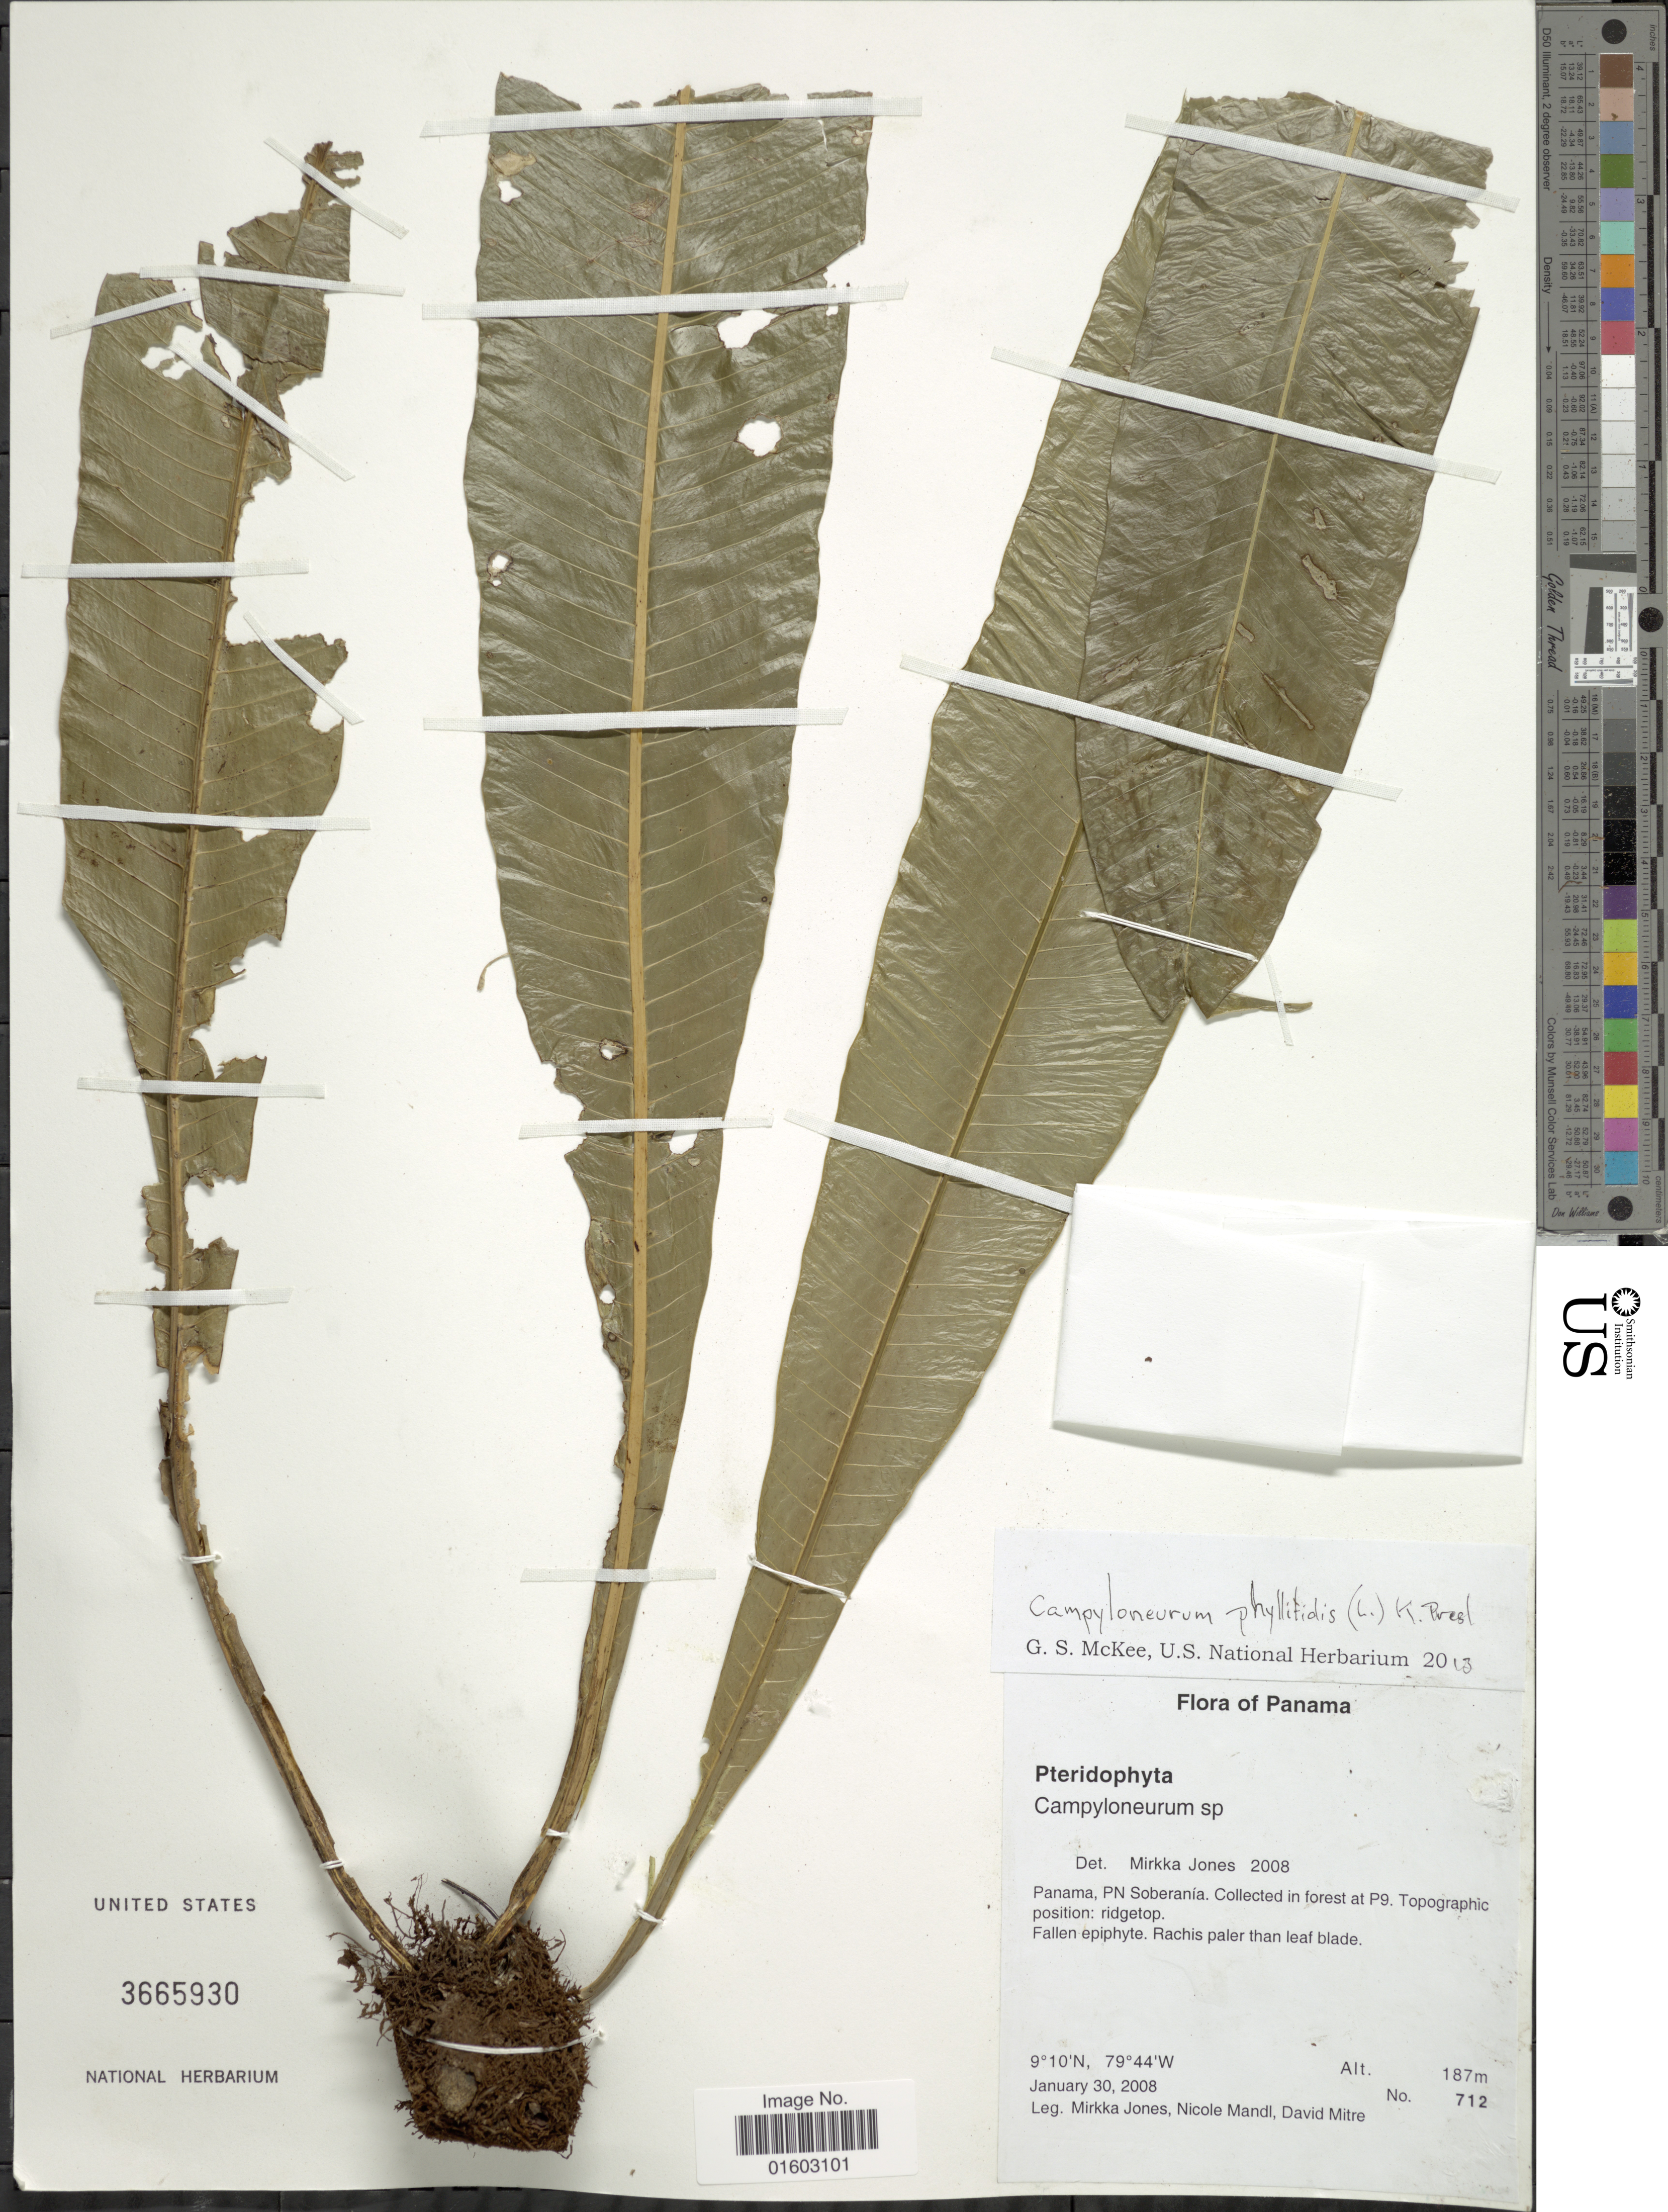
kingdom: Plantae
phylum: Tracheophyta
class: Polypodiopsida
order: Polypodiales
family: Polypodiaceae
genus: Campyloneurum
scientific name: Campyloneurum phyllitidis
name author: (L.) C. Presl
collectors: M. Jones, N. Mandl & D. Mitre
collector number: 712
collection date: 2008-01-30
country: Panama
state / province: Panamá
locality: Panama. PN Soberania. Collected in forest at P9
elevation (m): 187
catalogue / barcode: US 3665930